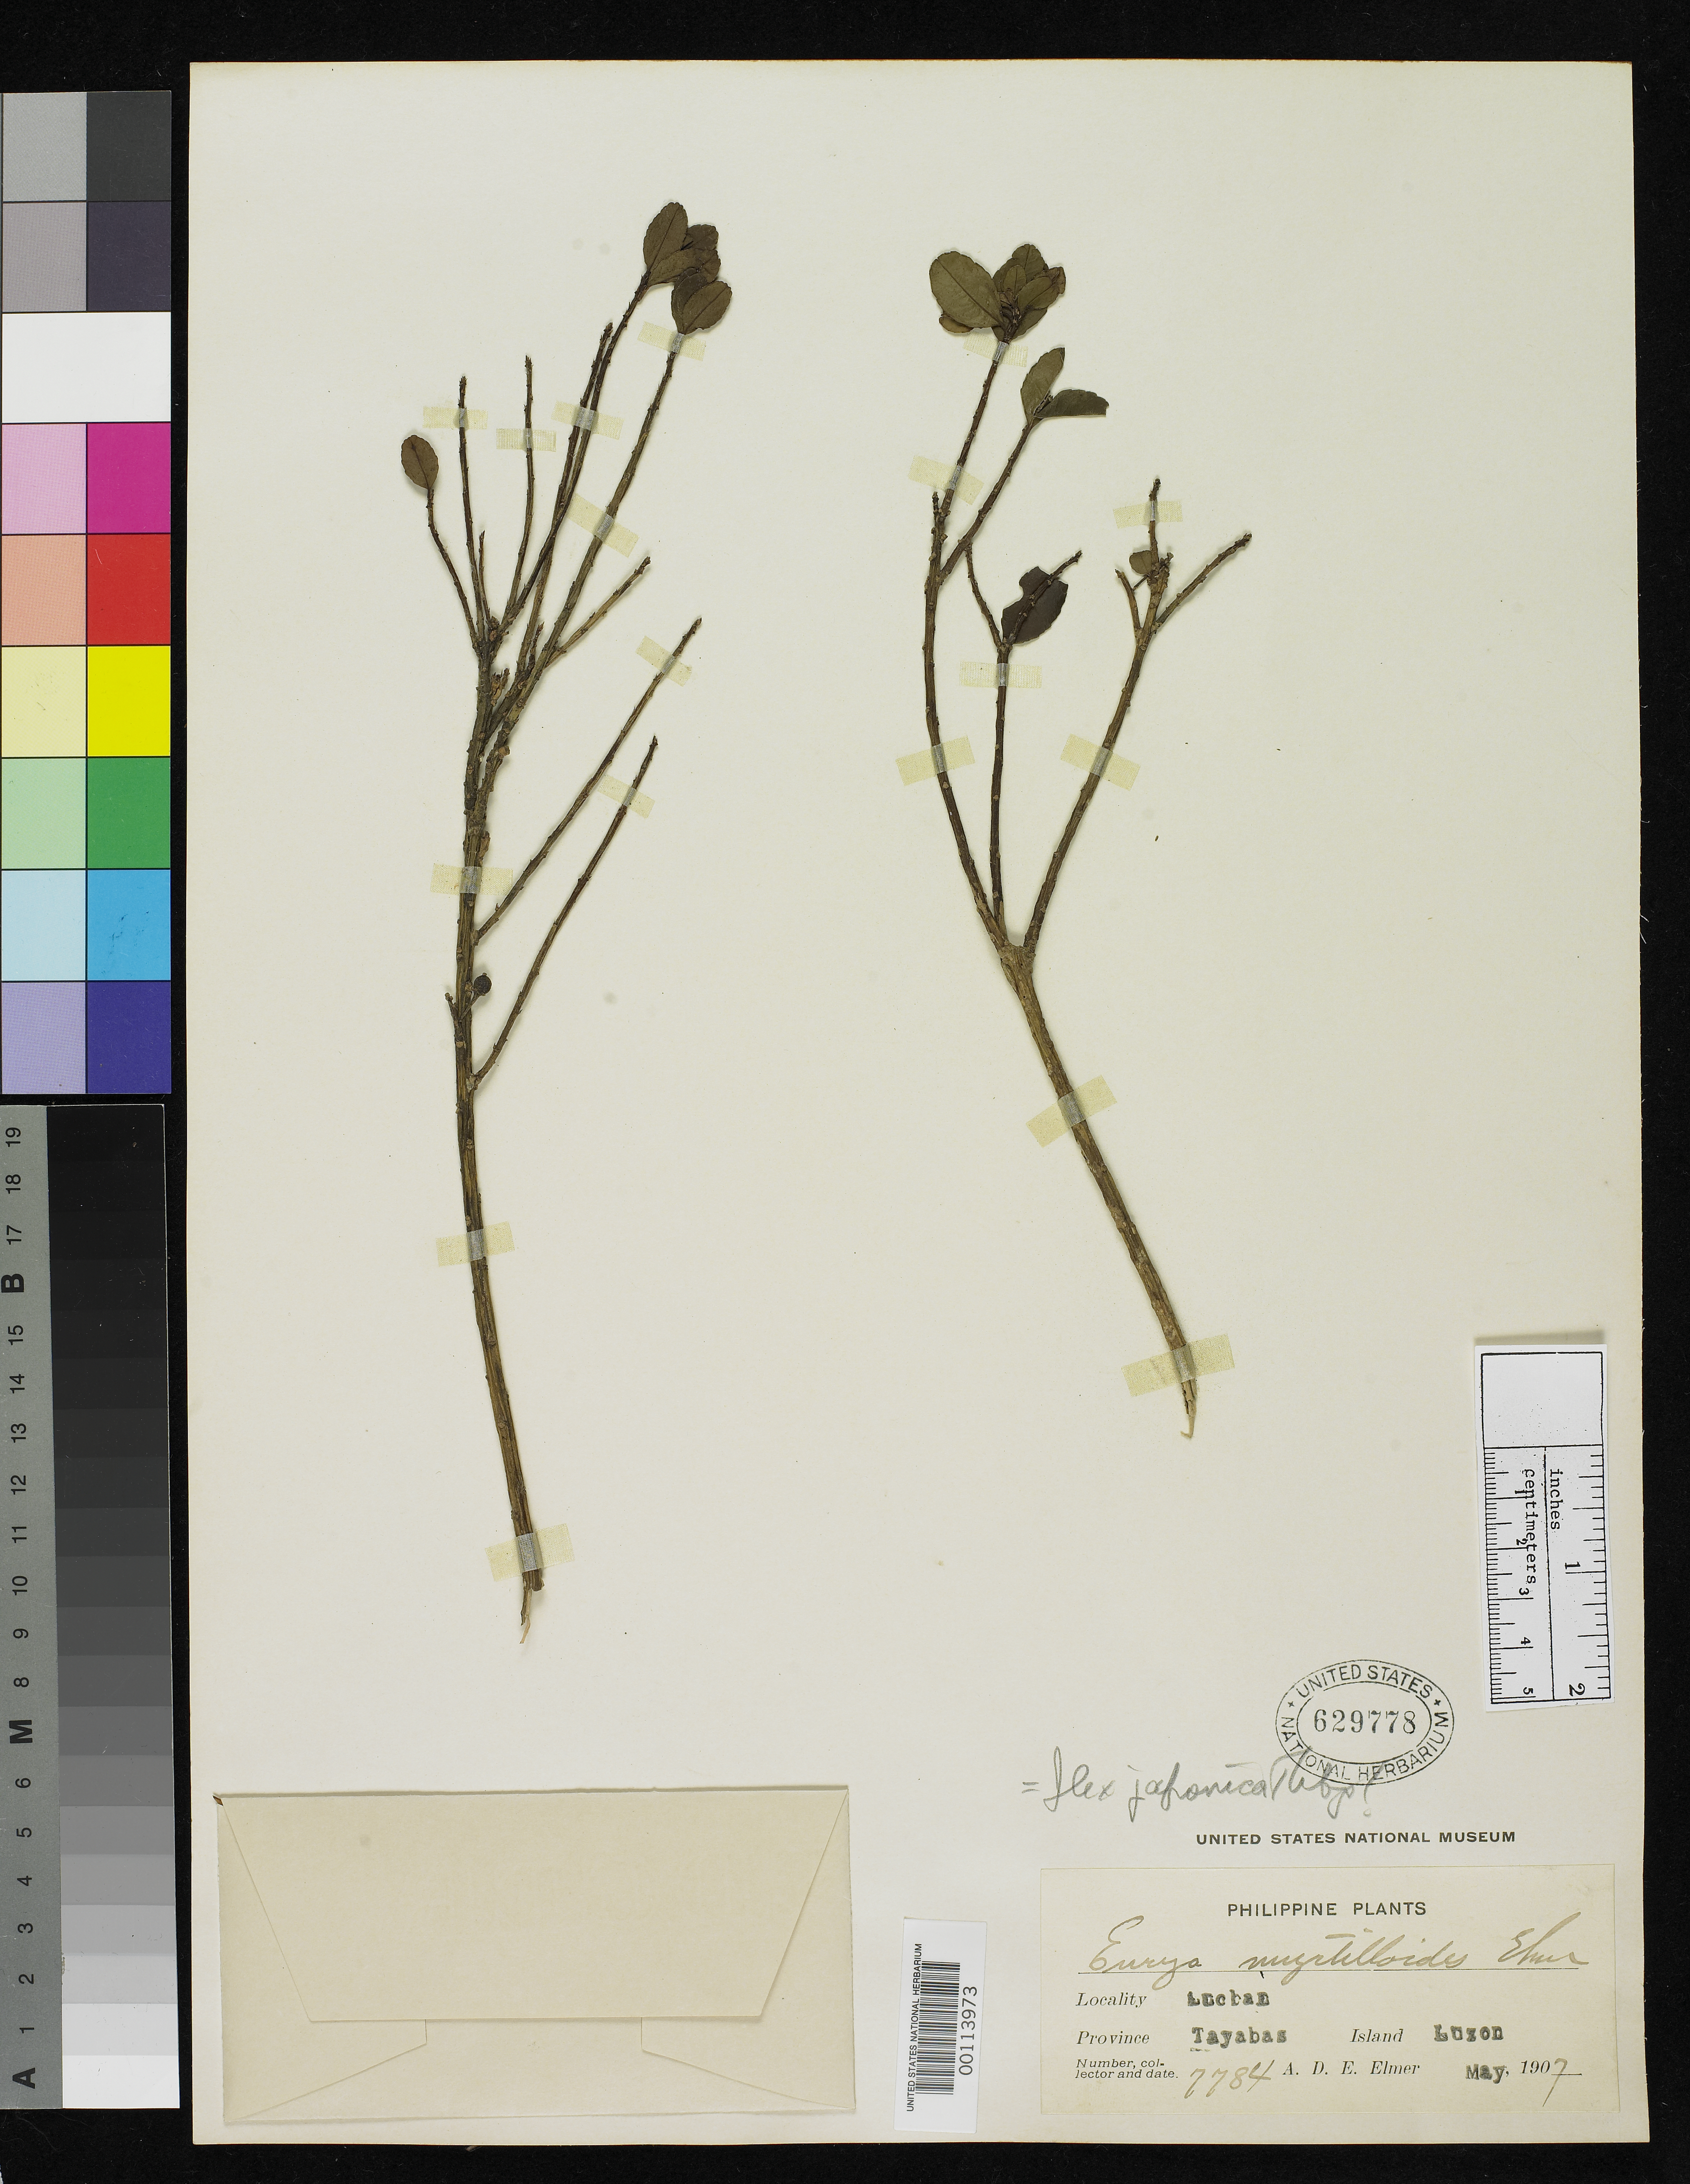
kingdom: Plantae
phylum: Tracheophyta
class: Magnoliopsida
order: Ericales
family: Pentaphylacaceae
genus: Eurya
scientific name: Eurya myrtilloides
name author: Elmer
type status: Isosyntype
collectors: A. D. E. Elmer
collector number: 9105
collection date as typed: May 1907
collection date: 1907-05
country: Philippines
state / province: Calabarzon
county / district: Quezon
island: Luzon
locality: Lucban, Province of Tayabas, Luzon.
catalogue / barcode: US 629778